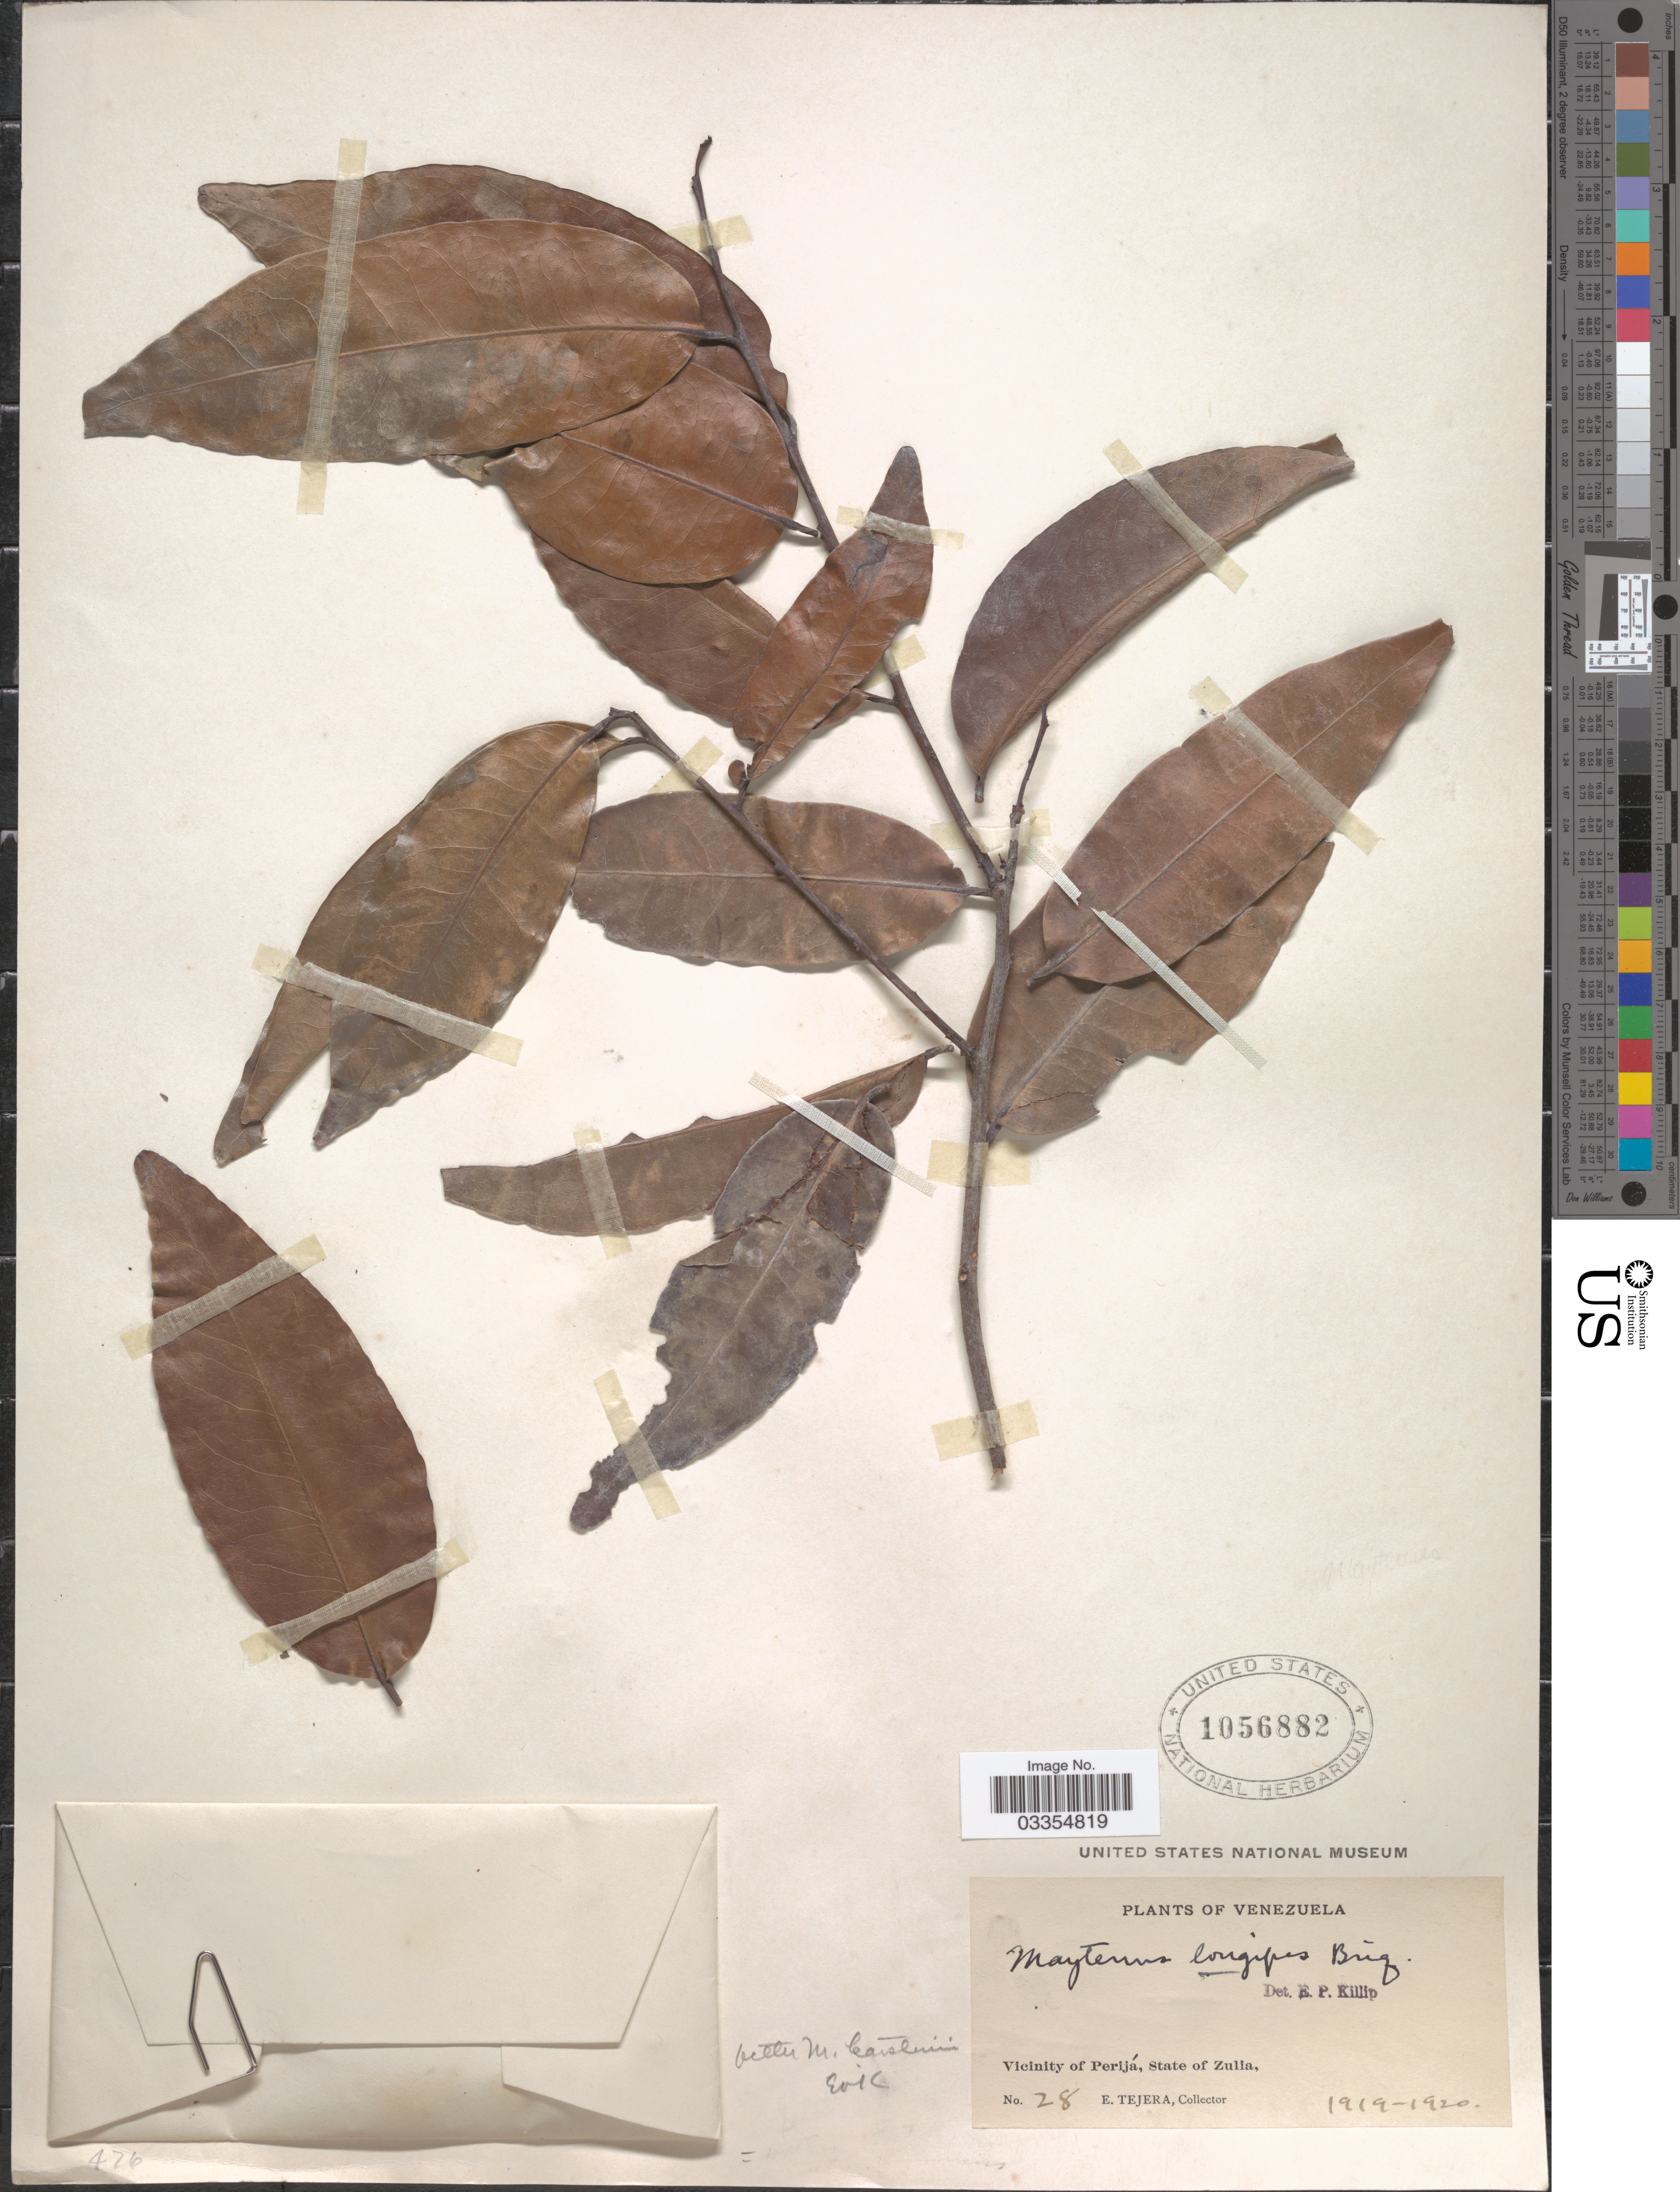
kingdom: Plantae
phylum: Tracheophyta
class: Magnoliopsida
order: Celastrales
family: Celastraceae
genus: Maytenus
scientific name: Maytenus karstenii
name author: Reissek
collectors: E. Tejera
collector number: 28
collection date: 1919/1920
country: Venezuela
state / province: Zulia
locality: Vicinity of Perijá.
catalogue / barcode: US 1056882